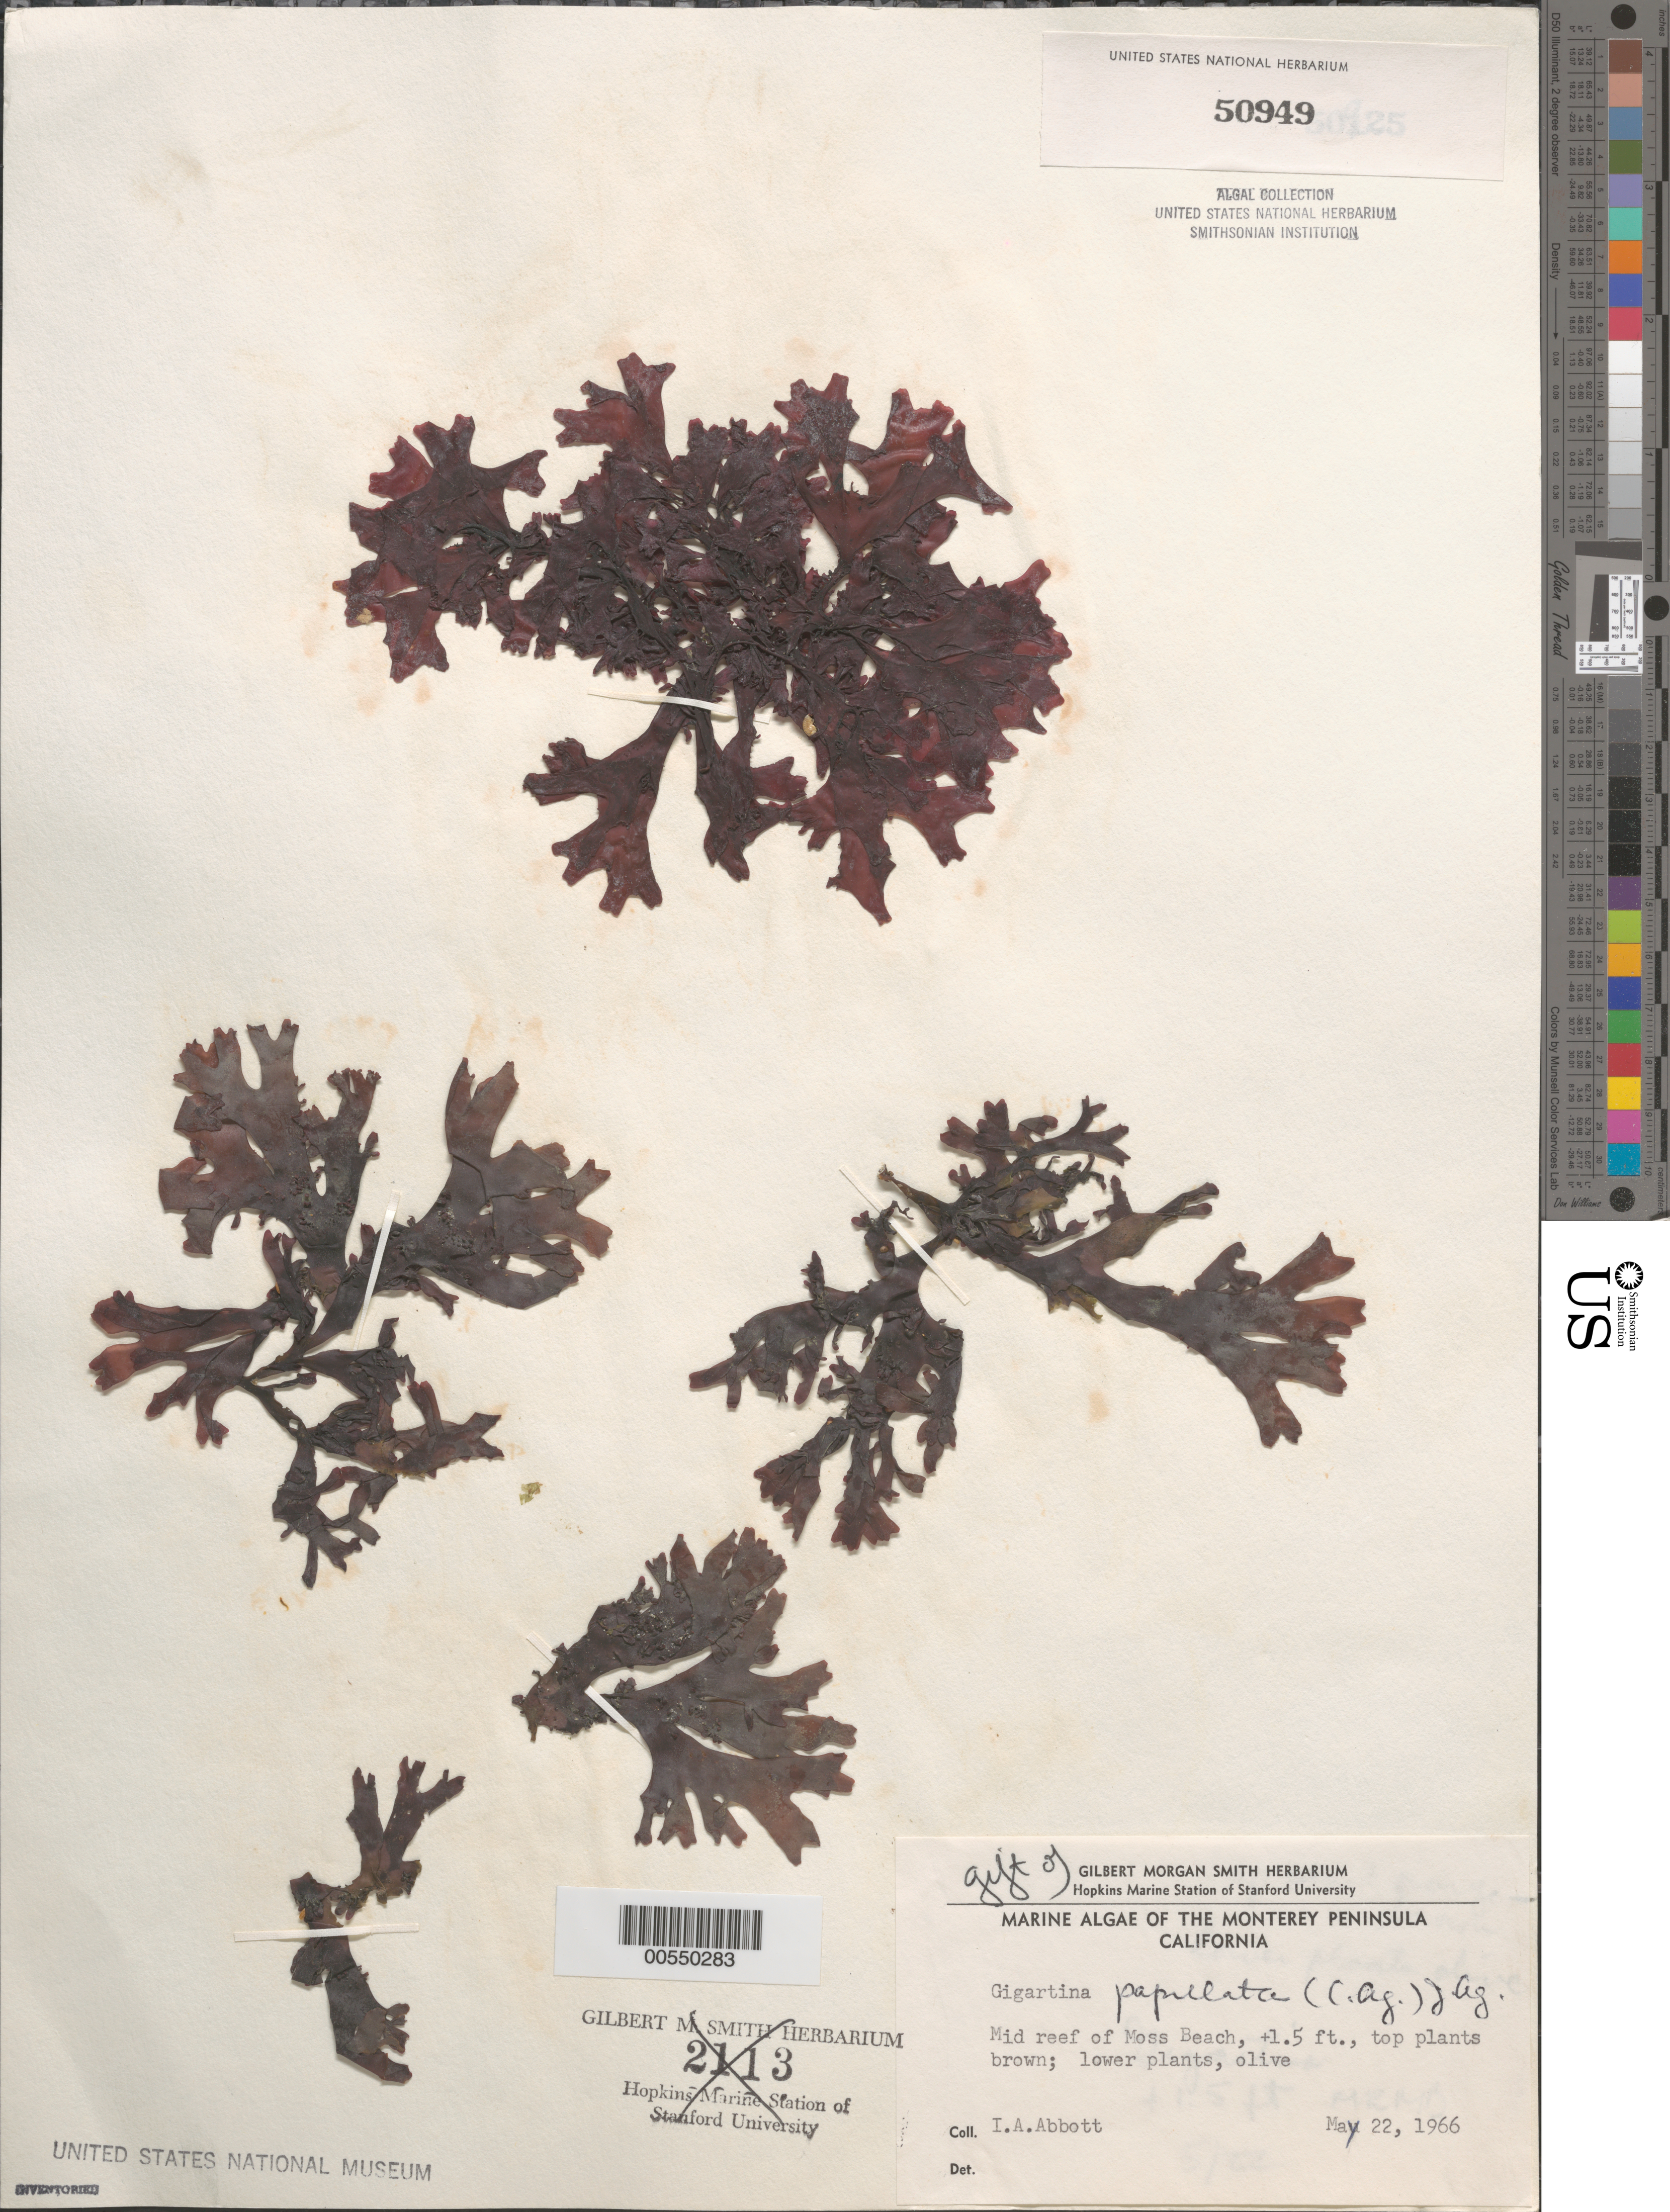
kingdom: Plantae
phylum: Rhodophyta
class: Florideophyceae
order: Gigartinales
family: Phyllophoraceae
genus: Mastocarpus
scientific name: Mastocarpus papillatus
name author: (C. Agardh) Kütz.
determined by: Algae name updating Project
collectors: I. A. Abbott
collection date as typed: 22 May 1966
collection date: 1966-05-22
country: United States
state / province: California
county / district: Monterey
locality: Middle Reef of Moss Beach, Monterey Peninsula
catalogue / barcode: US 50949